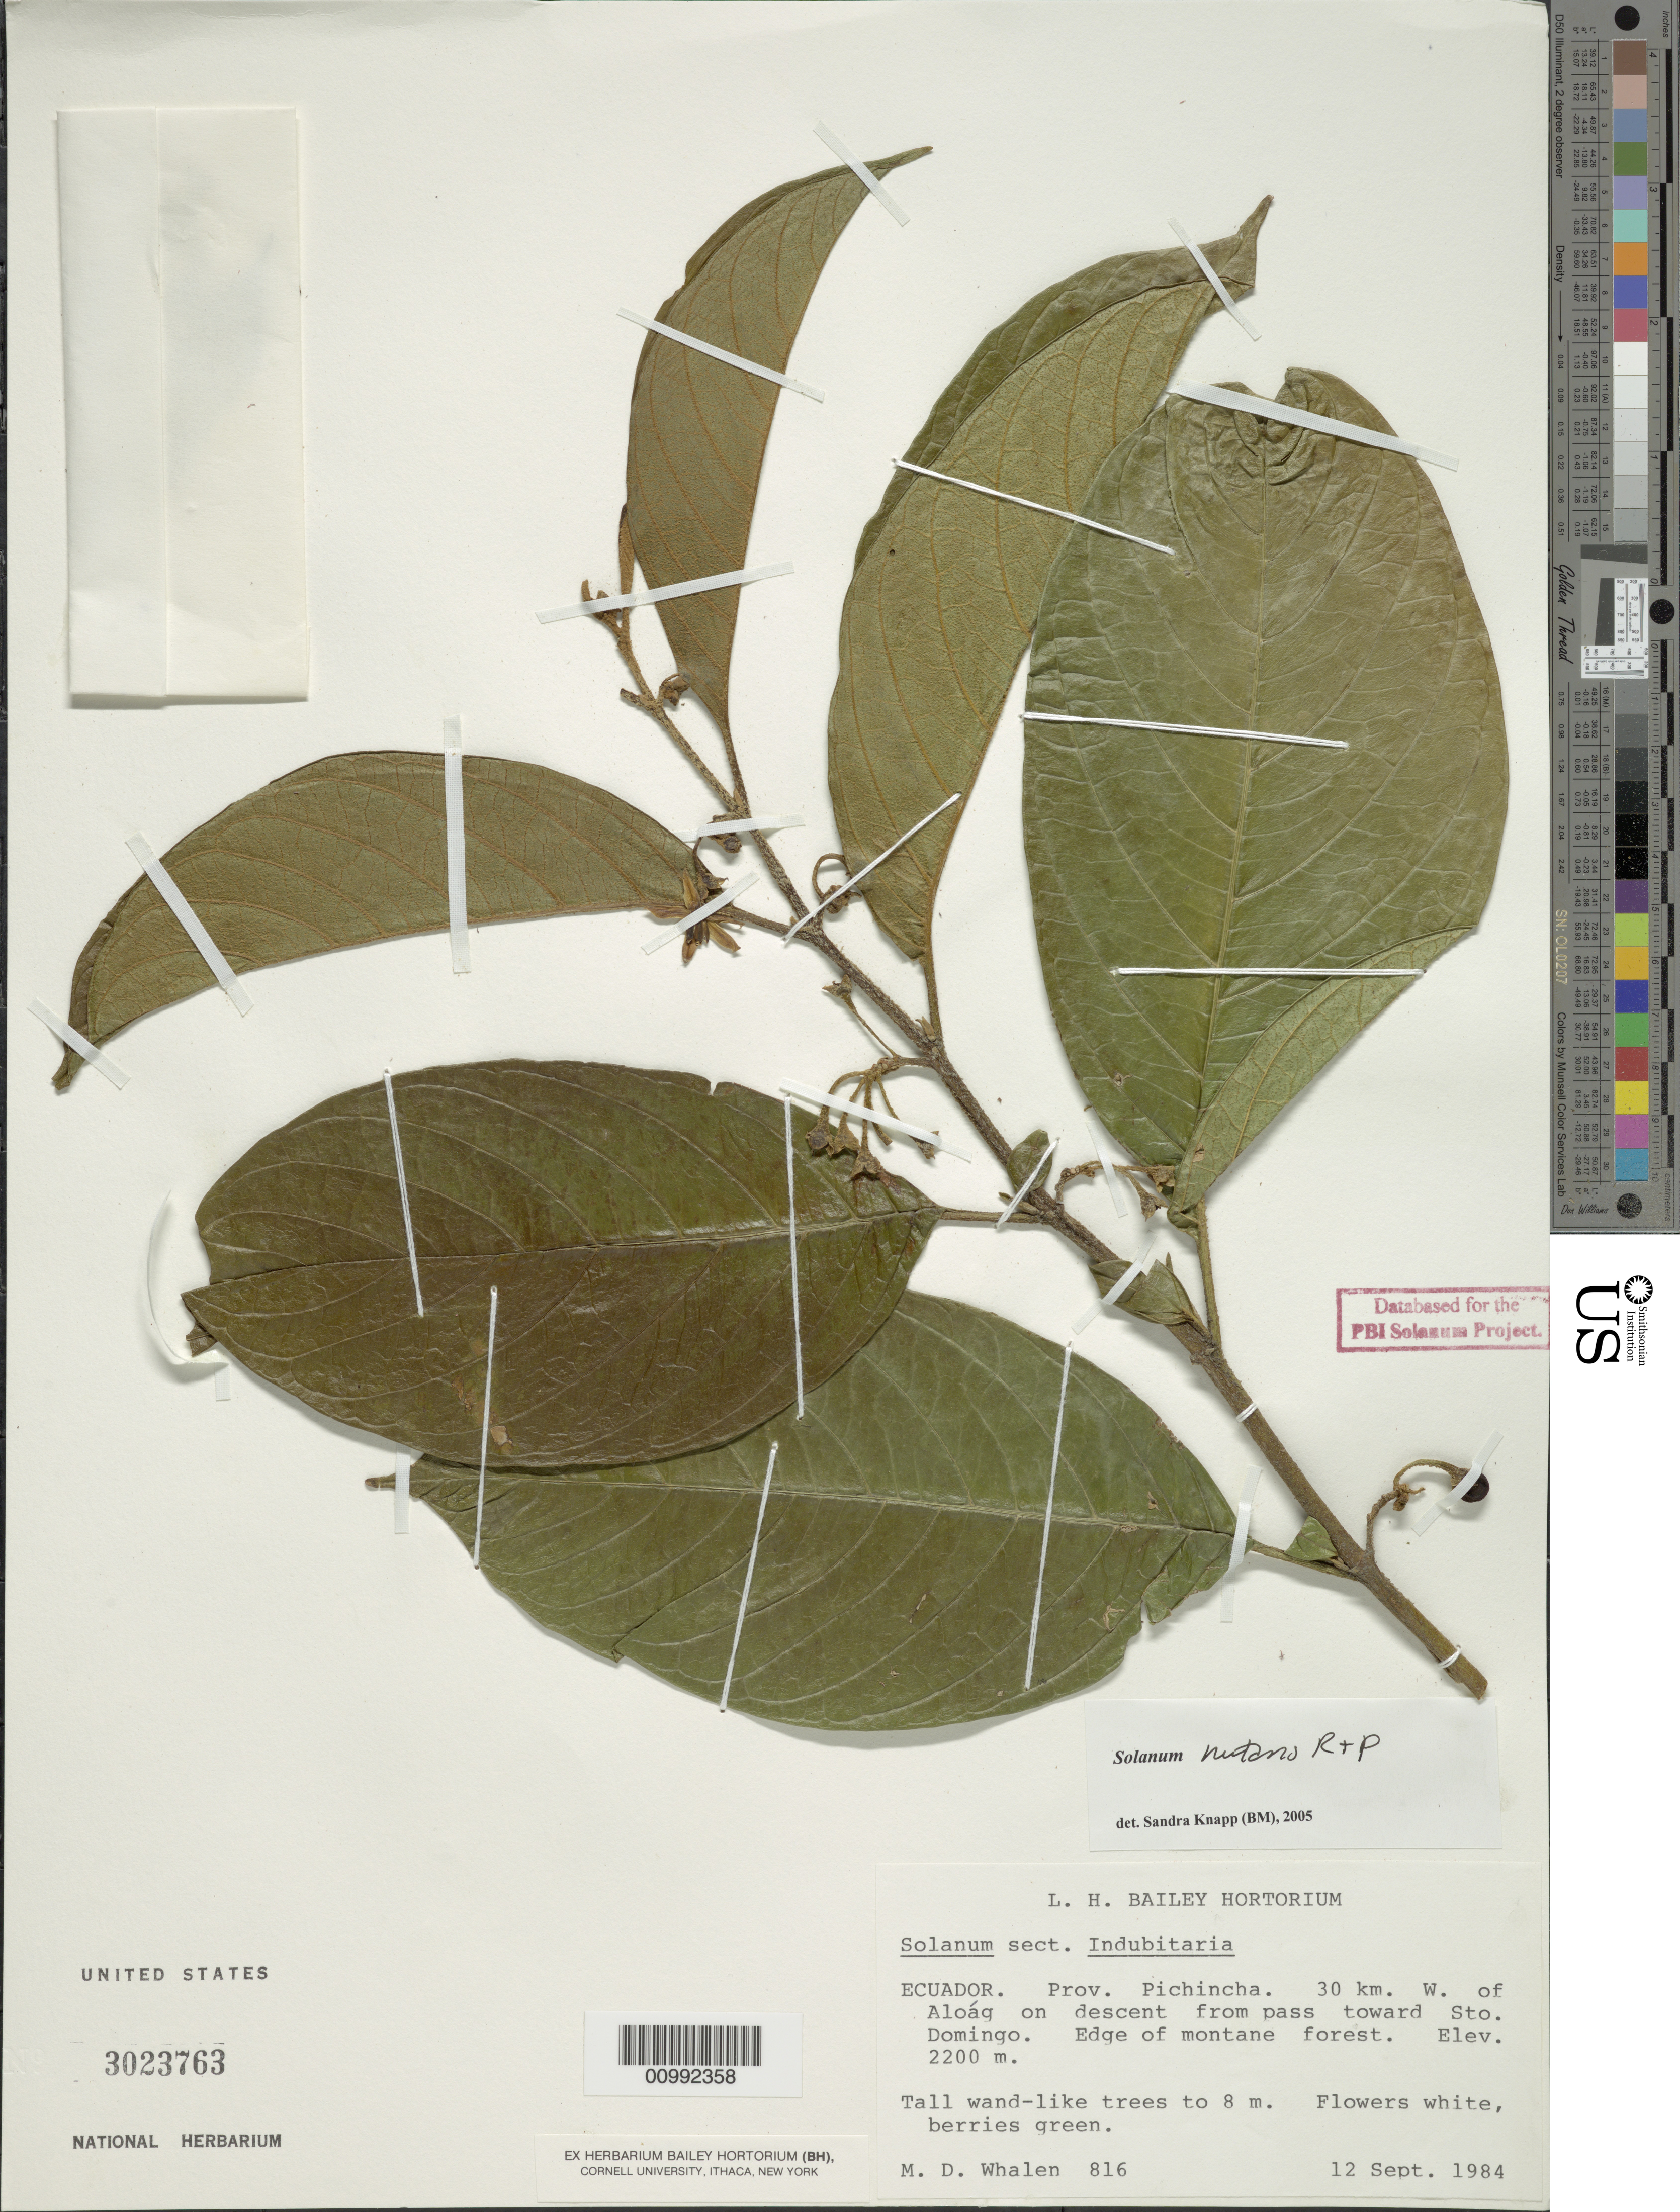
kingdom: Plantae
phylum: Tracheophyta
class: Magnoliopsida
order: Solanales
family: Solanaceae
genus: Solanum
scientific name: Solanum nutans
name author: Ruiz & Pav.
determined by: Knapp, S. D.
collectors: M. Whalen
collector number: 816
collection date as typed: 12 Sep 1984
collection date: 1984-09-12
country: Ecuador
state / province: Pichincha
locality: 30 km W of Aloág on descent from pass towards Santo Domingo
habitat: edge of montane forest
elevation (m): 2200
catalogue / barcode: US 3023763